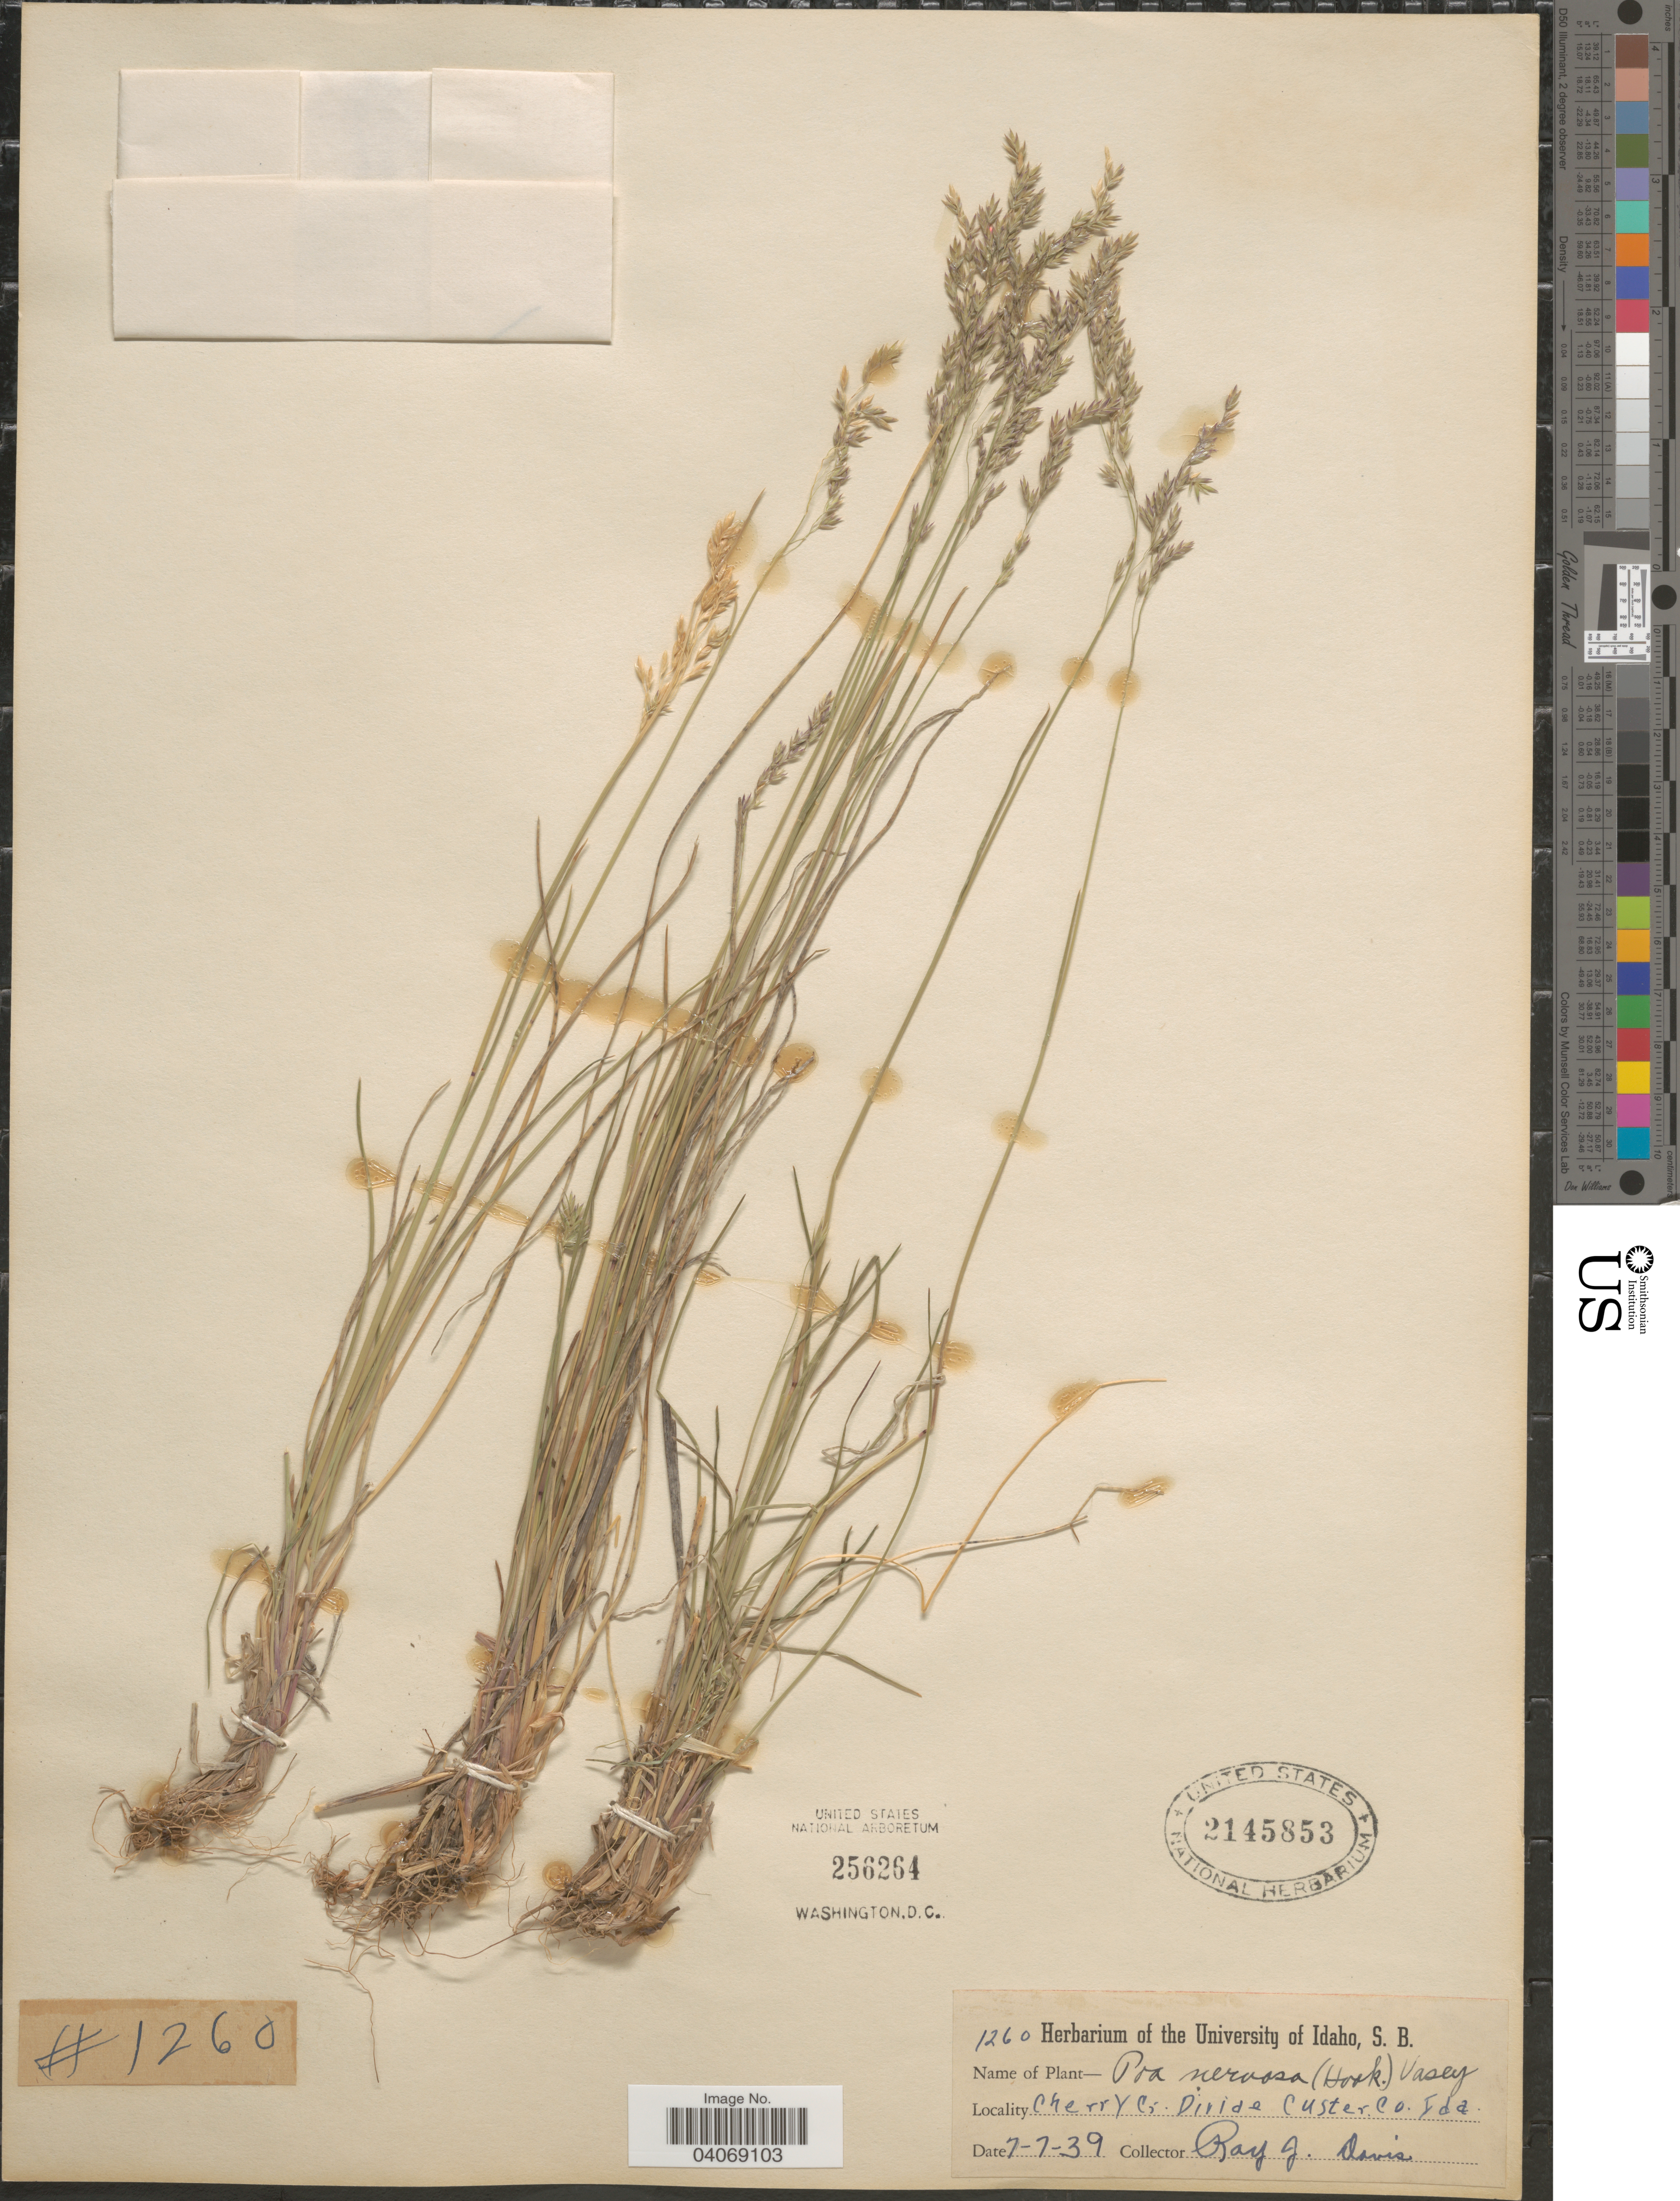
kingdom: Plantae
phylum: Tracheophyta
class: Liliopsida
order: Poales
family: Poaceae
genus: Poa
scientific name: Poa wheeleri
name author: Vasey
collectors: R. Davis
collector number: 1260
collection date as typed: Transcribed d/m/y: 7/7/39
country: United States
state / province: Idaho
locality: Cherry C. Divide Custer Co.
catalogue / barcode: US 2145853